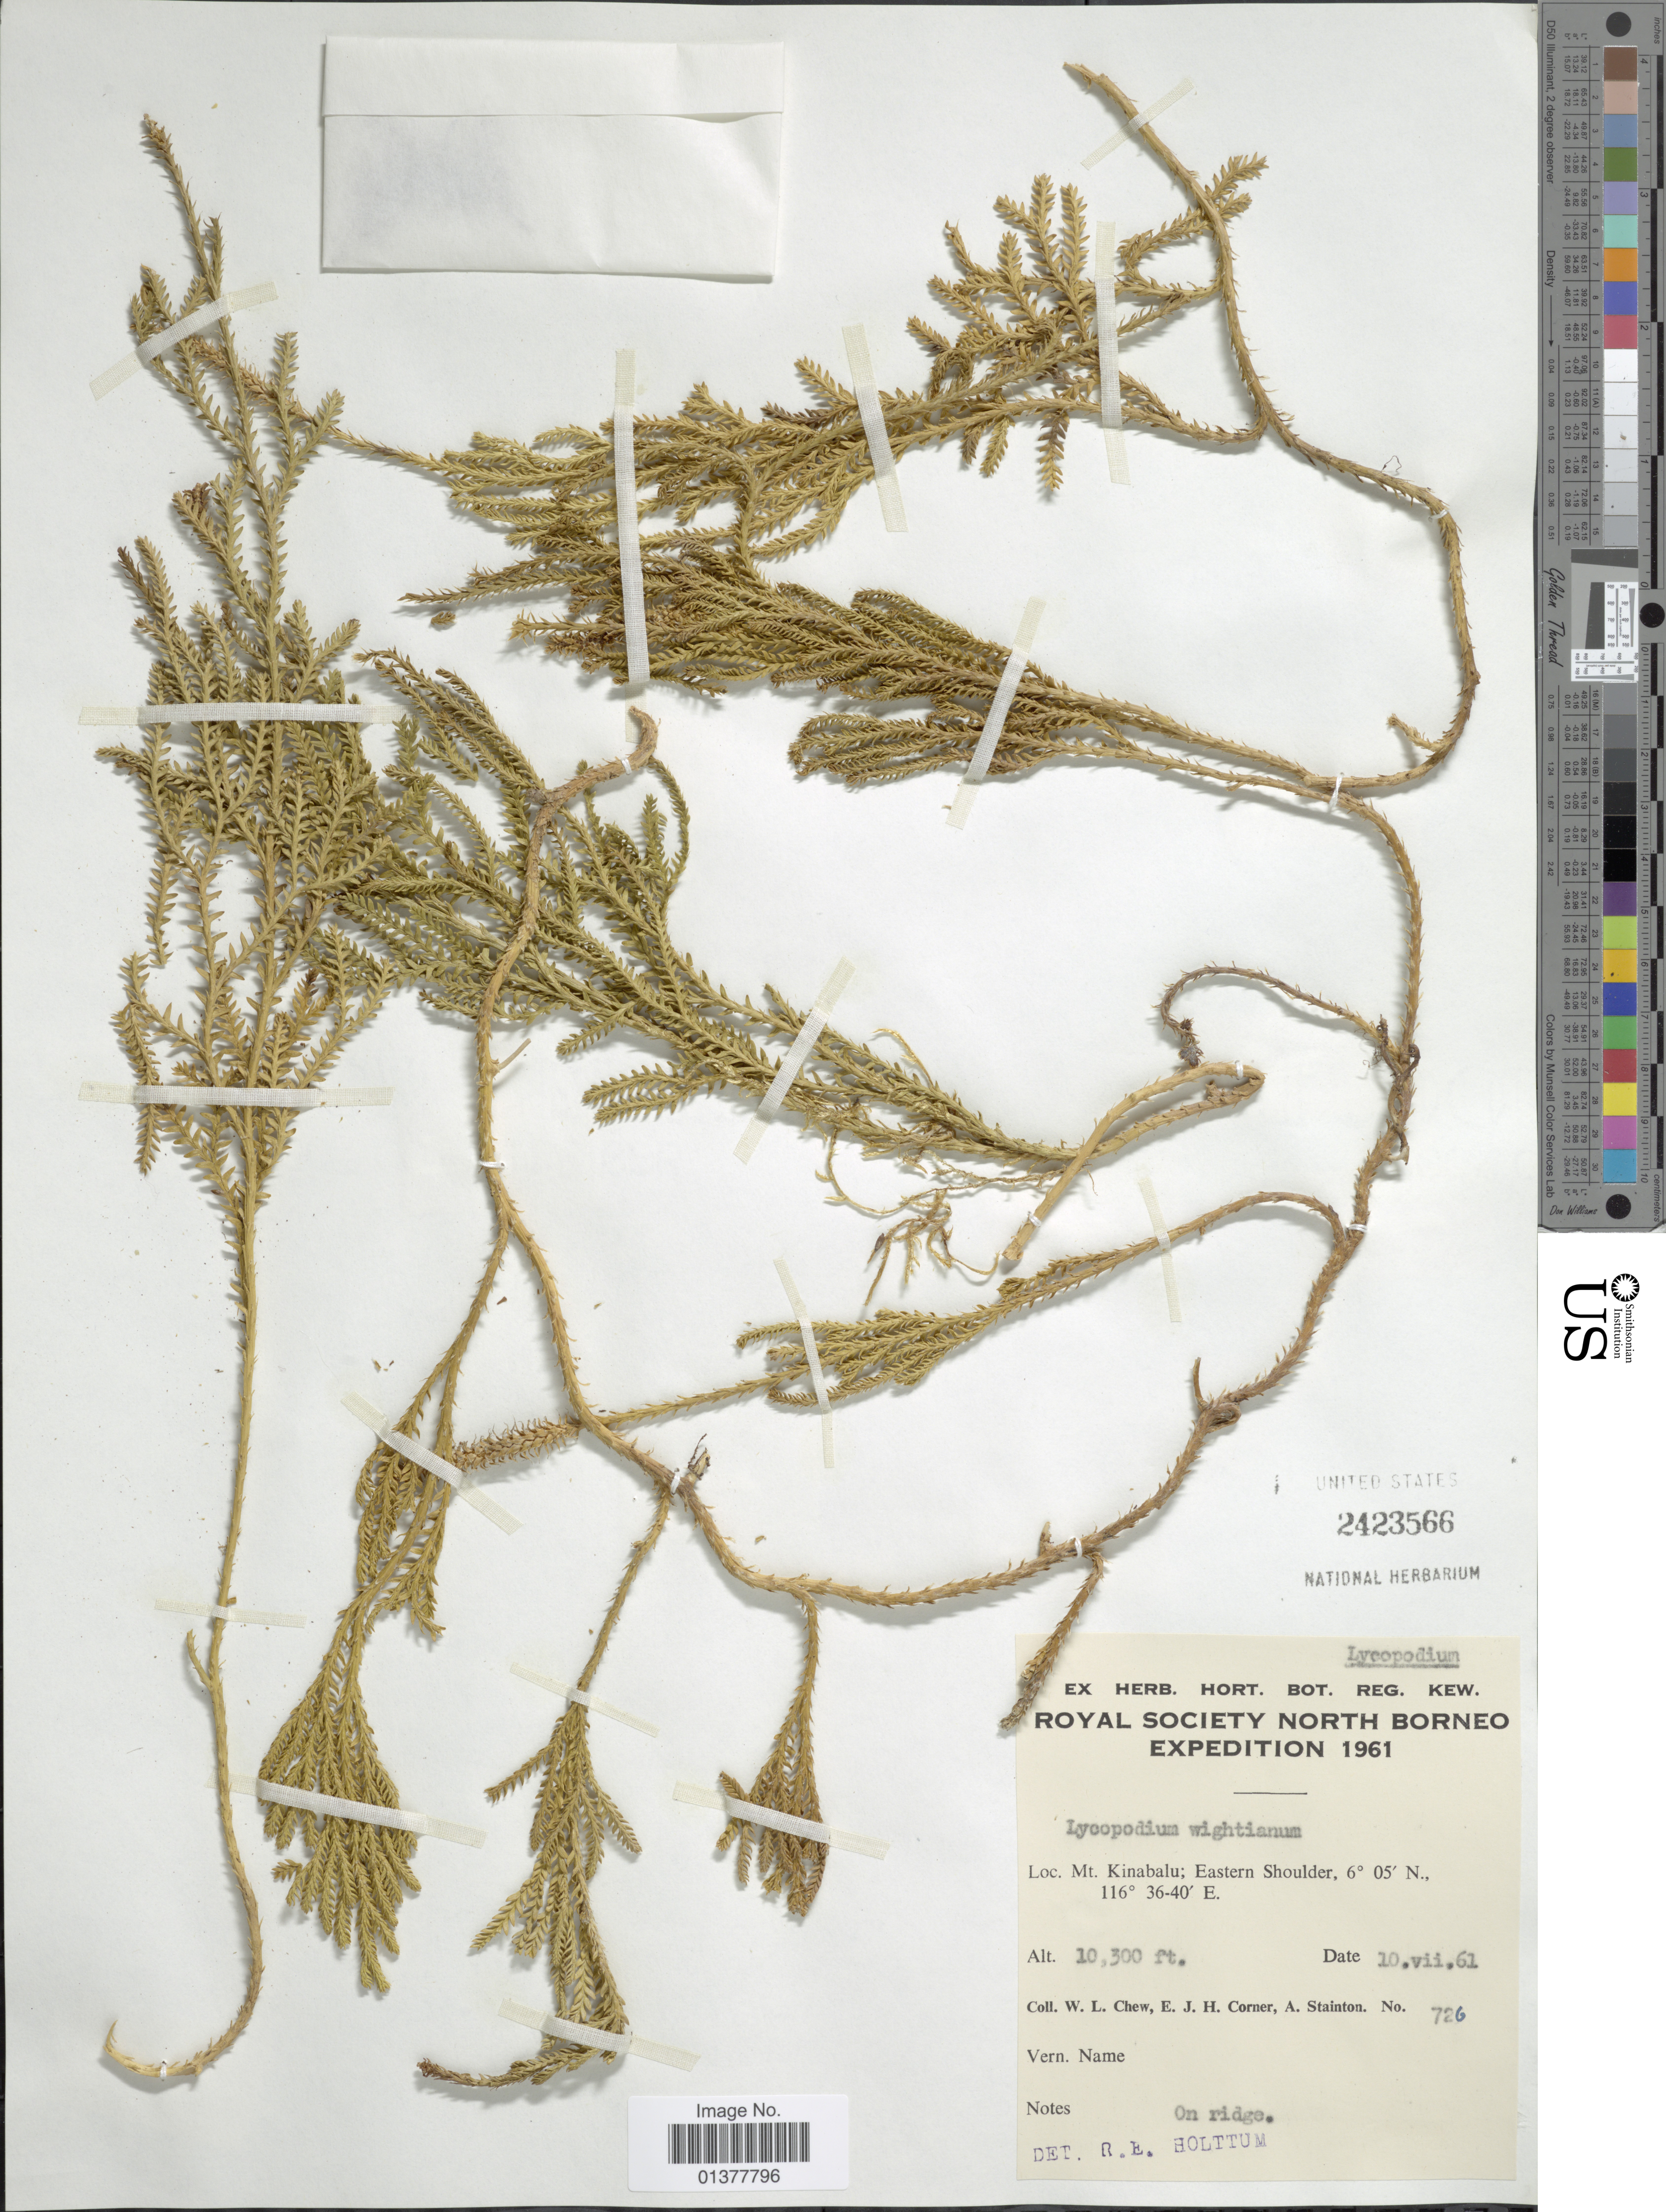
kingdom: Plantae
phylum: Tracheophyta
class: Lycopodiopsida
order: Lycopodiales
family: Lycopodiaceae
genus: Diphasium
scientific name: Diphasium scariosum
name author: (G. Forst.) Rothm.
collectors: W. Chew, E. Corner & A. Stainton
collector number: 726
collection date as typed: Transcribed d/m/y: 10/7/61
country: Malaysia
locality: Mt. Kinabalu; Eastern Shoulder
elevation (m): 3139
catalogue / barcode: US 2423566